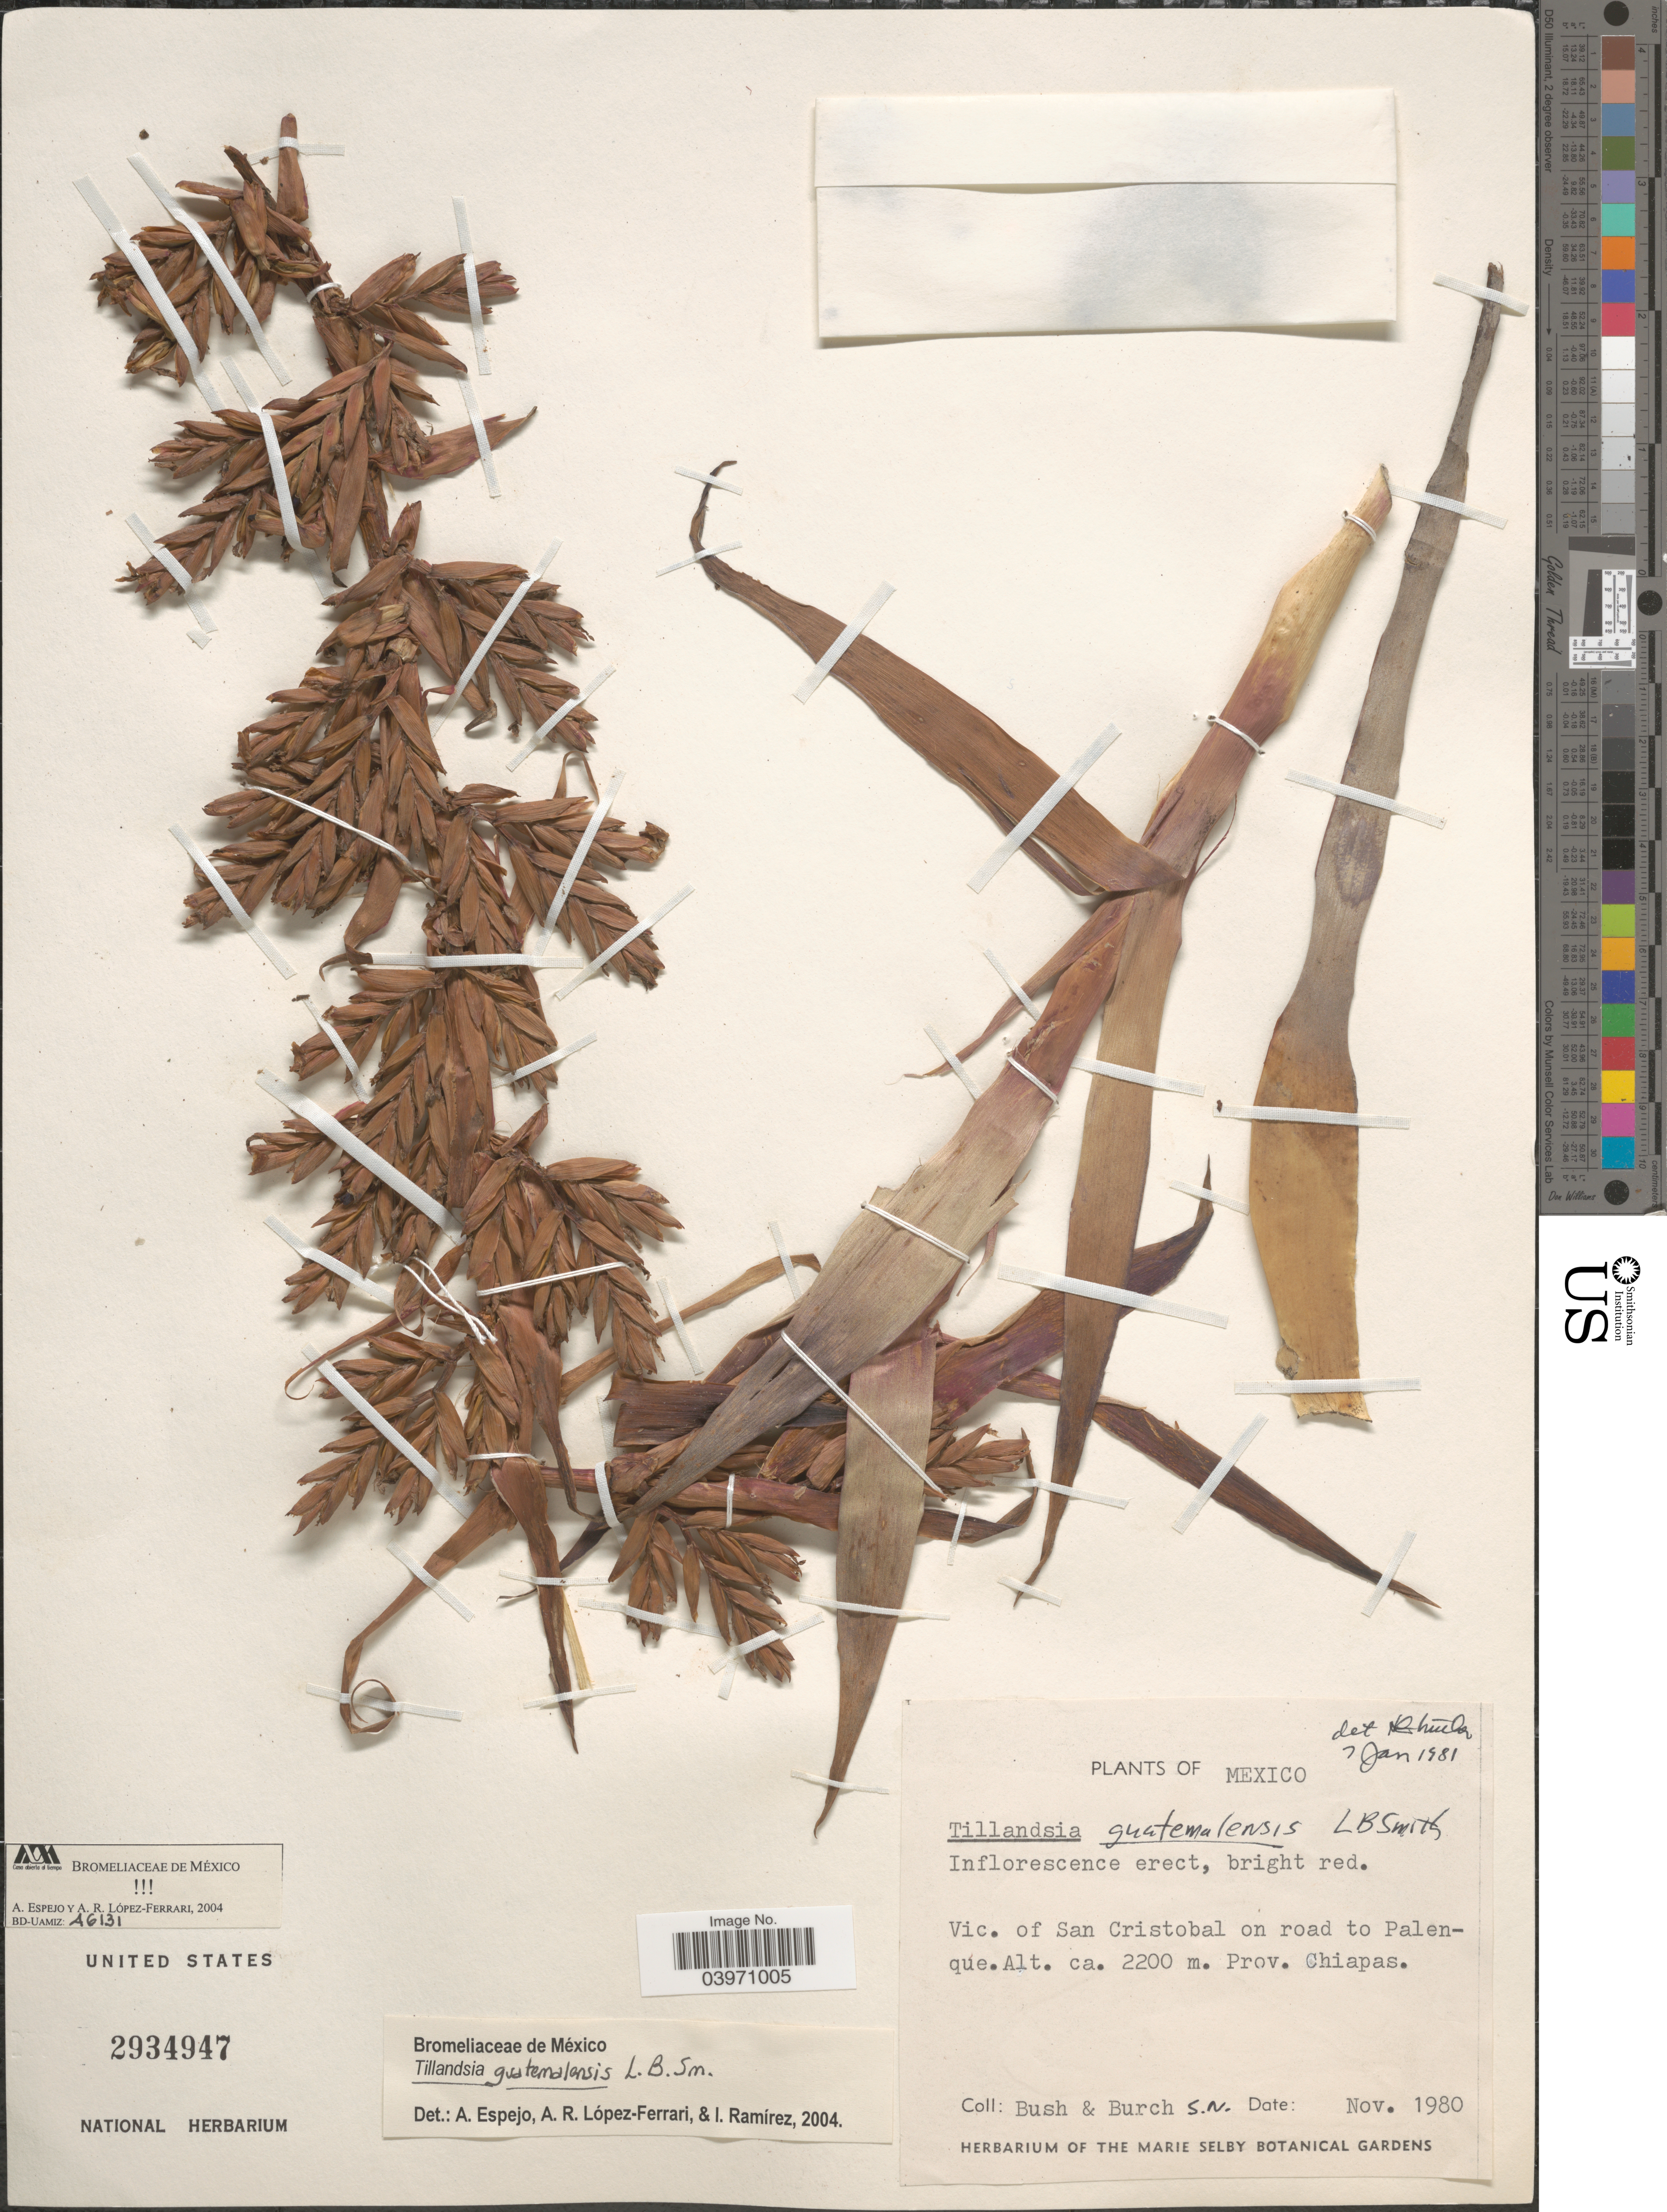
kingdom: Plantae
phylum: Tracheophyta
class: Liliopsida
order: Poales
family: Bromeliaceae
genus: Tillandsia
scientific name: Tillandsia guatemalensis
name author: L.B. Sm.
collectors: -- Bush & W. Burchell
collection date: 1980-11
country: Mexico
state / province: Chiapas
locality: Vic. of San Cristobal on road to Palenque.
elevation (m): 2200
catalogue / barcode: US 2934947